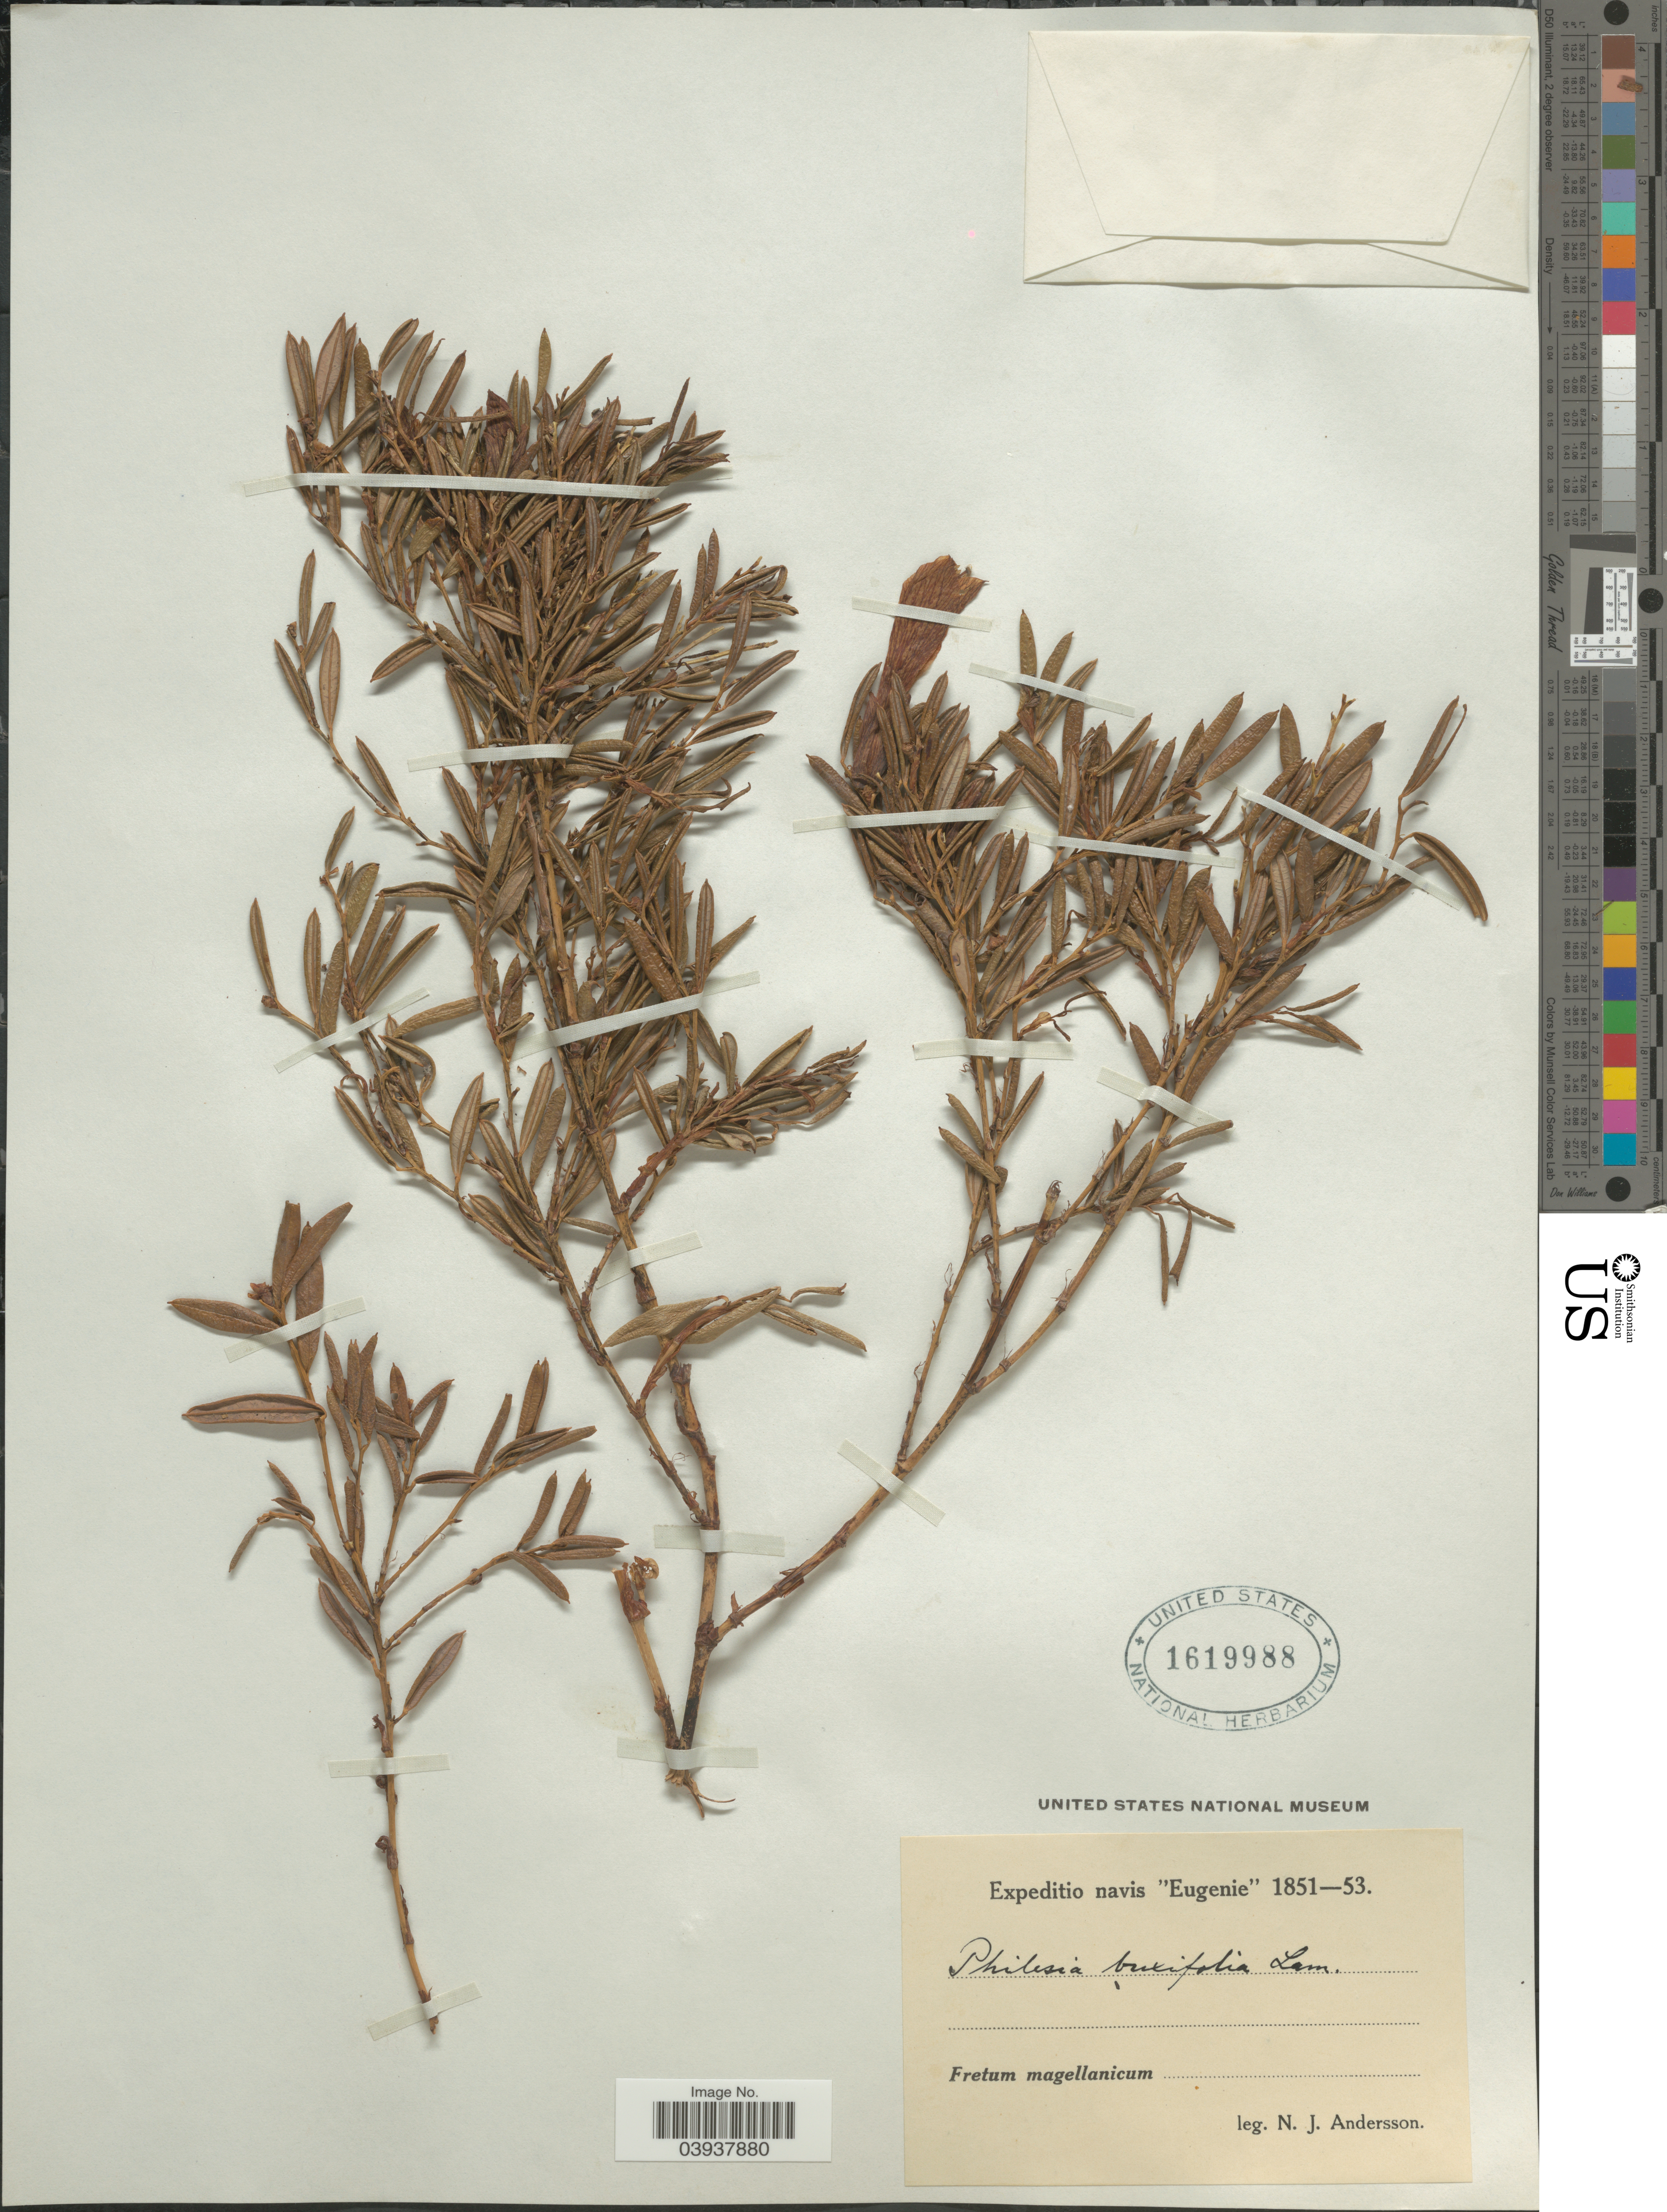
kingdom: Plantae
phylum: Tracheophyta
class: Liliopsida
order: Liliales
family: Philesiaceae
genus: Philesia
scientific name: Philesia buxifolia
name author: Poir.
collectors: N. J. Andersson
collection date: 1851/1853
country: Chile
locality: Expeditio navis "Eugenie". Fretum magellanicum.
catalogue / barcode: US 1619988